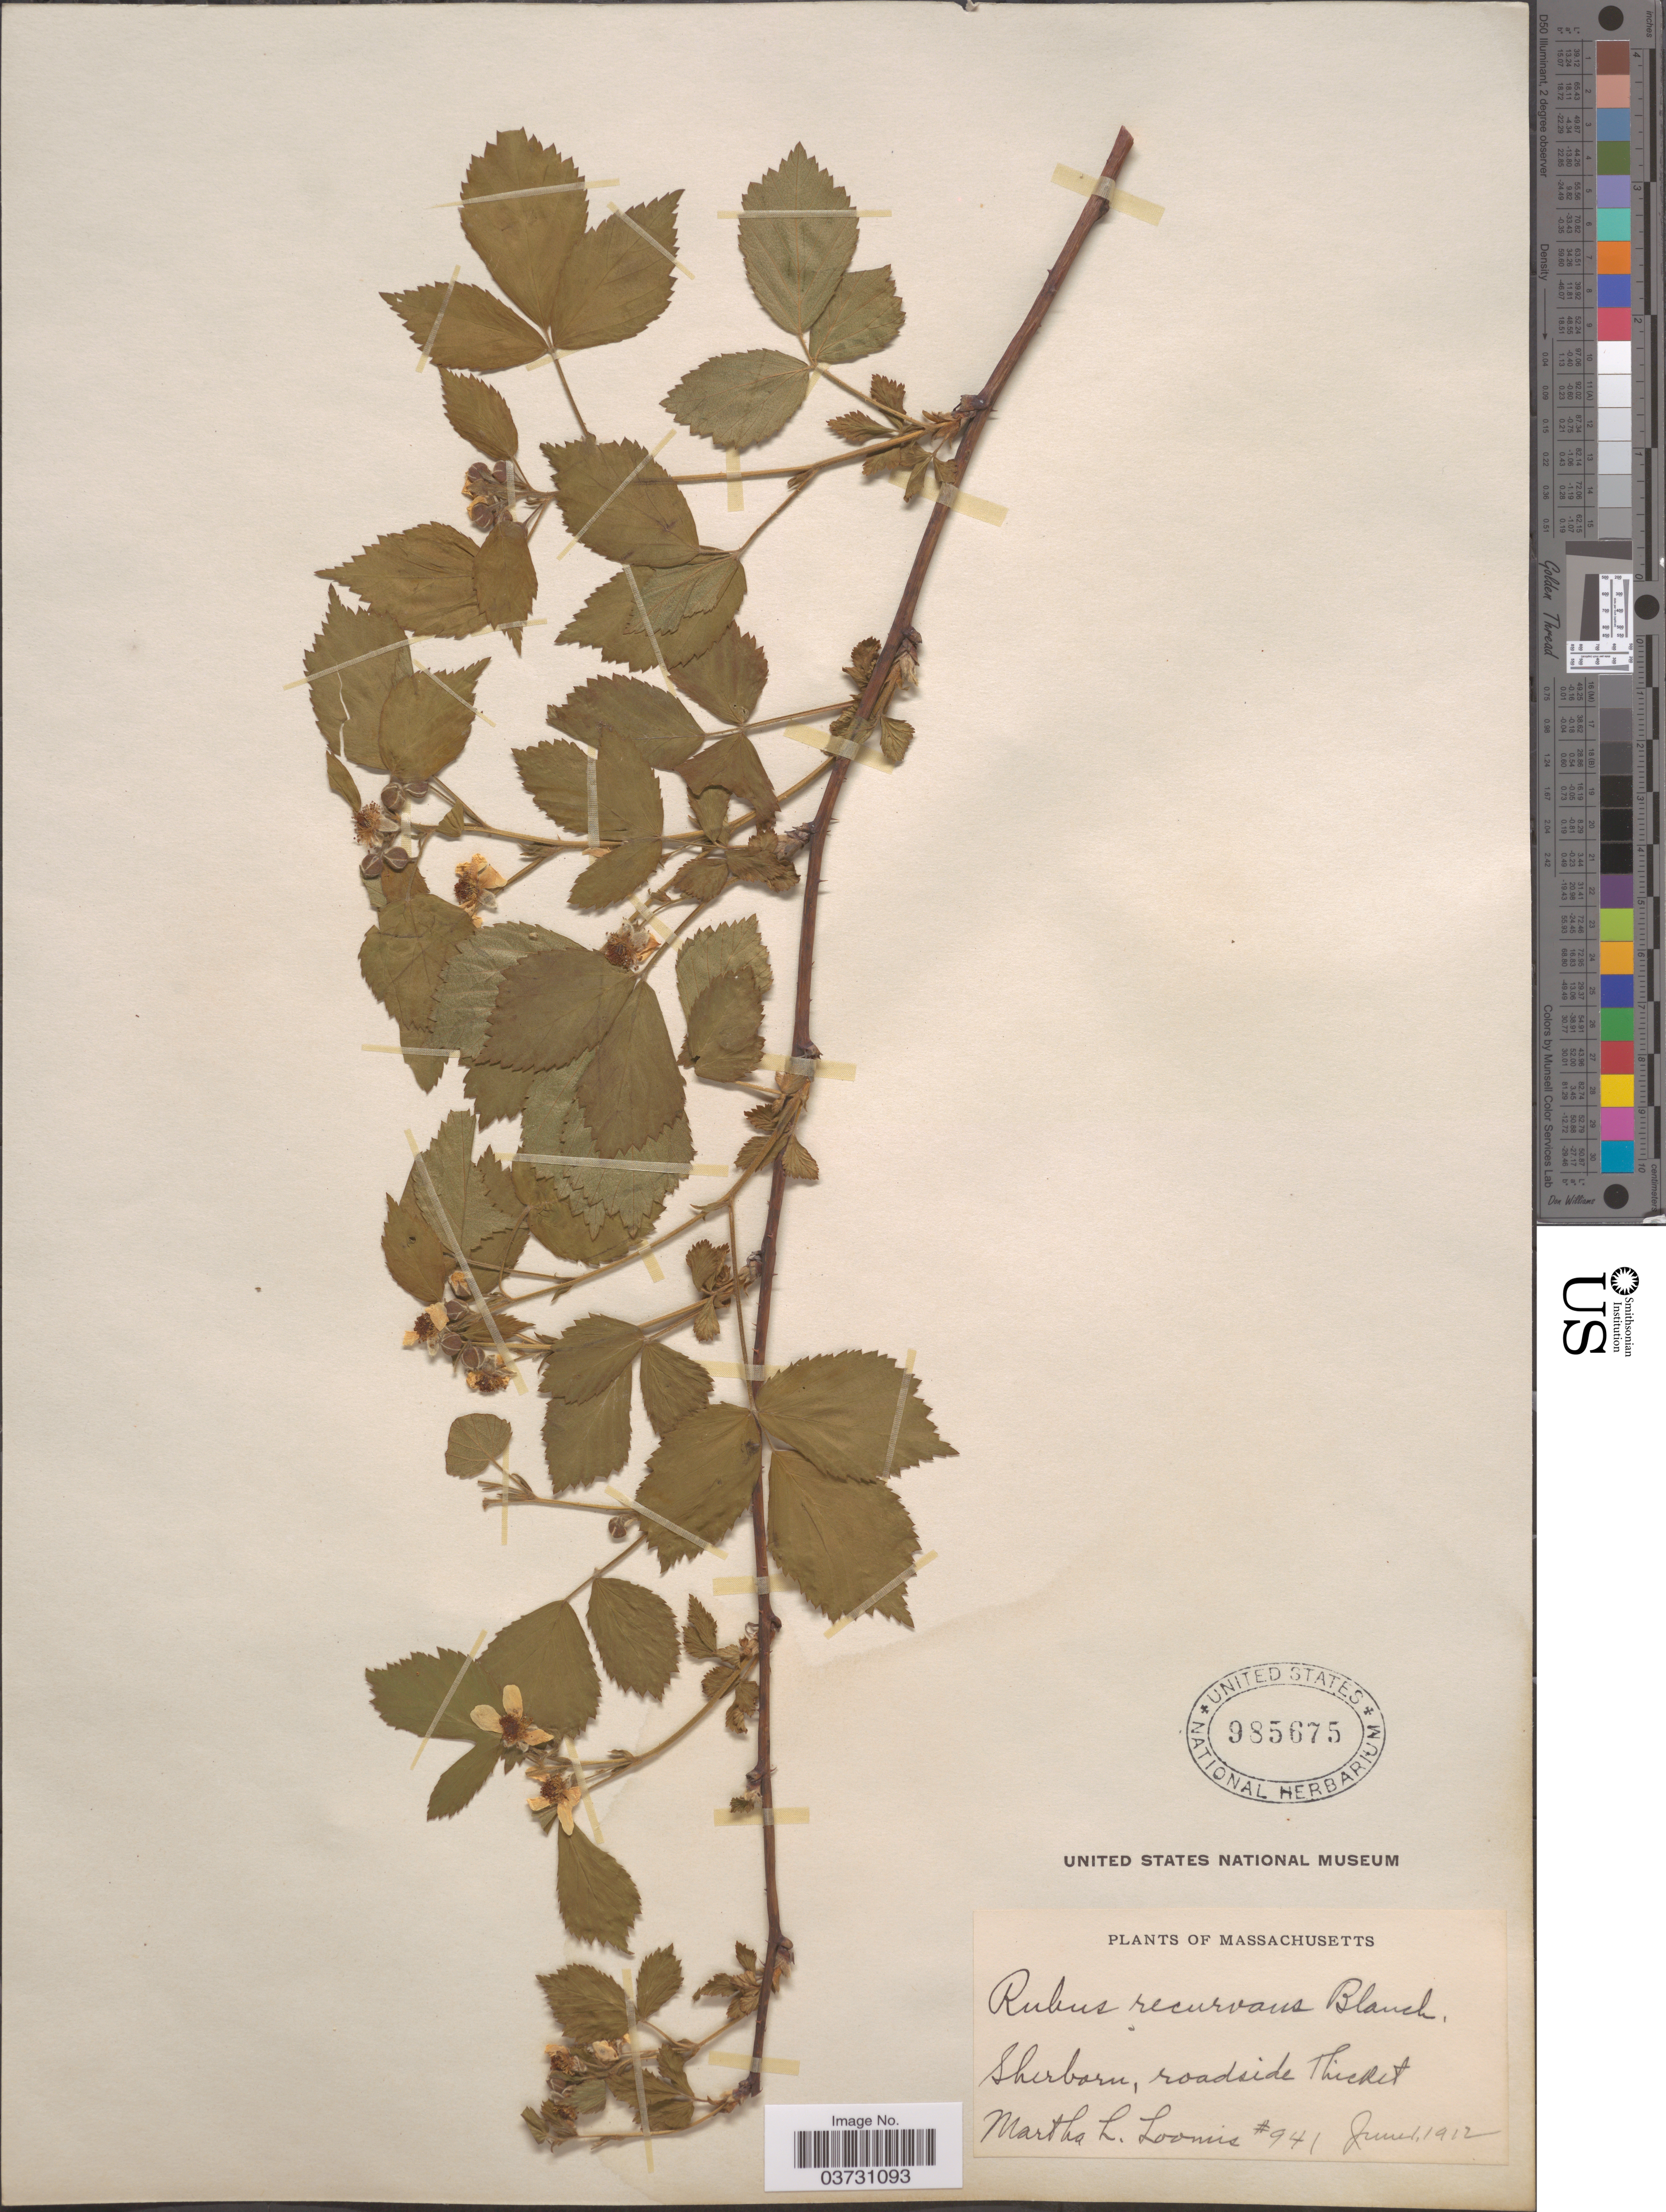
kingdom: Plantae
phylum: Tracheophyta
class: Magnoliopsida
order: Rosales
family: Rosaceae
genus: Rubus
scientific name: Rubus recurvans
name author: Blanch.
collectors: M. L. Loomis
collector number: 941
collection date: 1912-06-01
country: United States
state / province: Massachusetts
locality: Sherborn, roadside thicket.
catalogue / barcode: US 985675